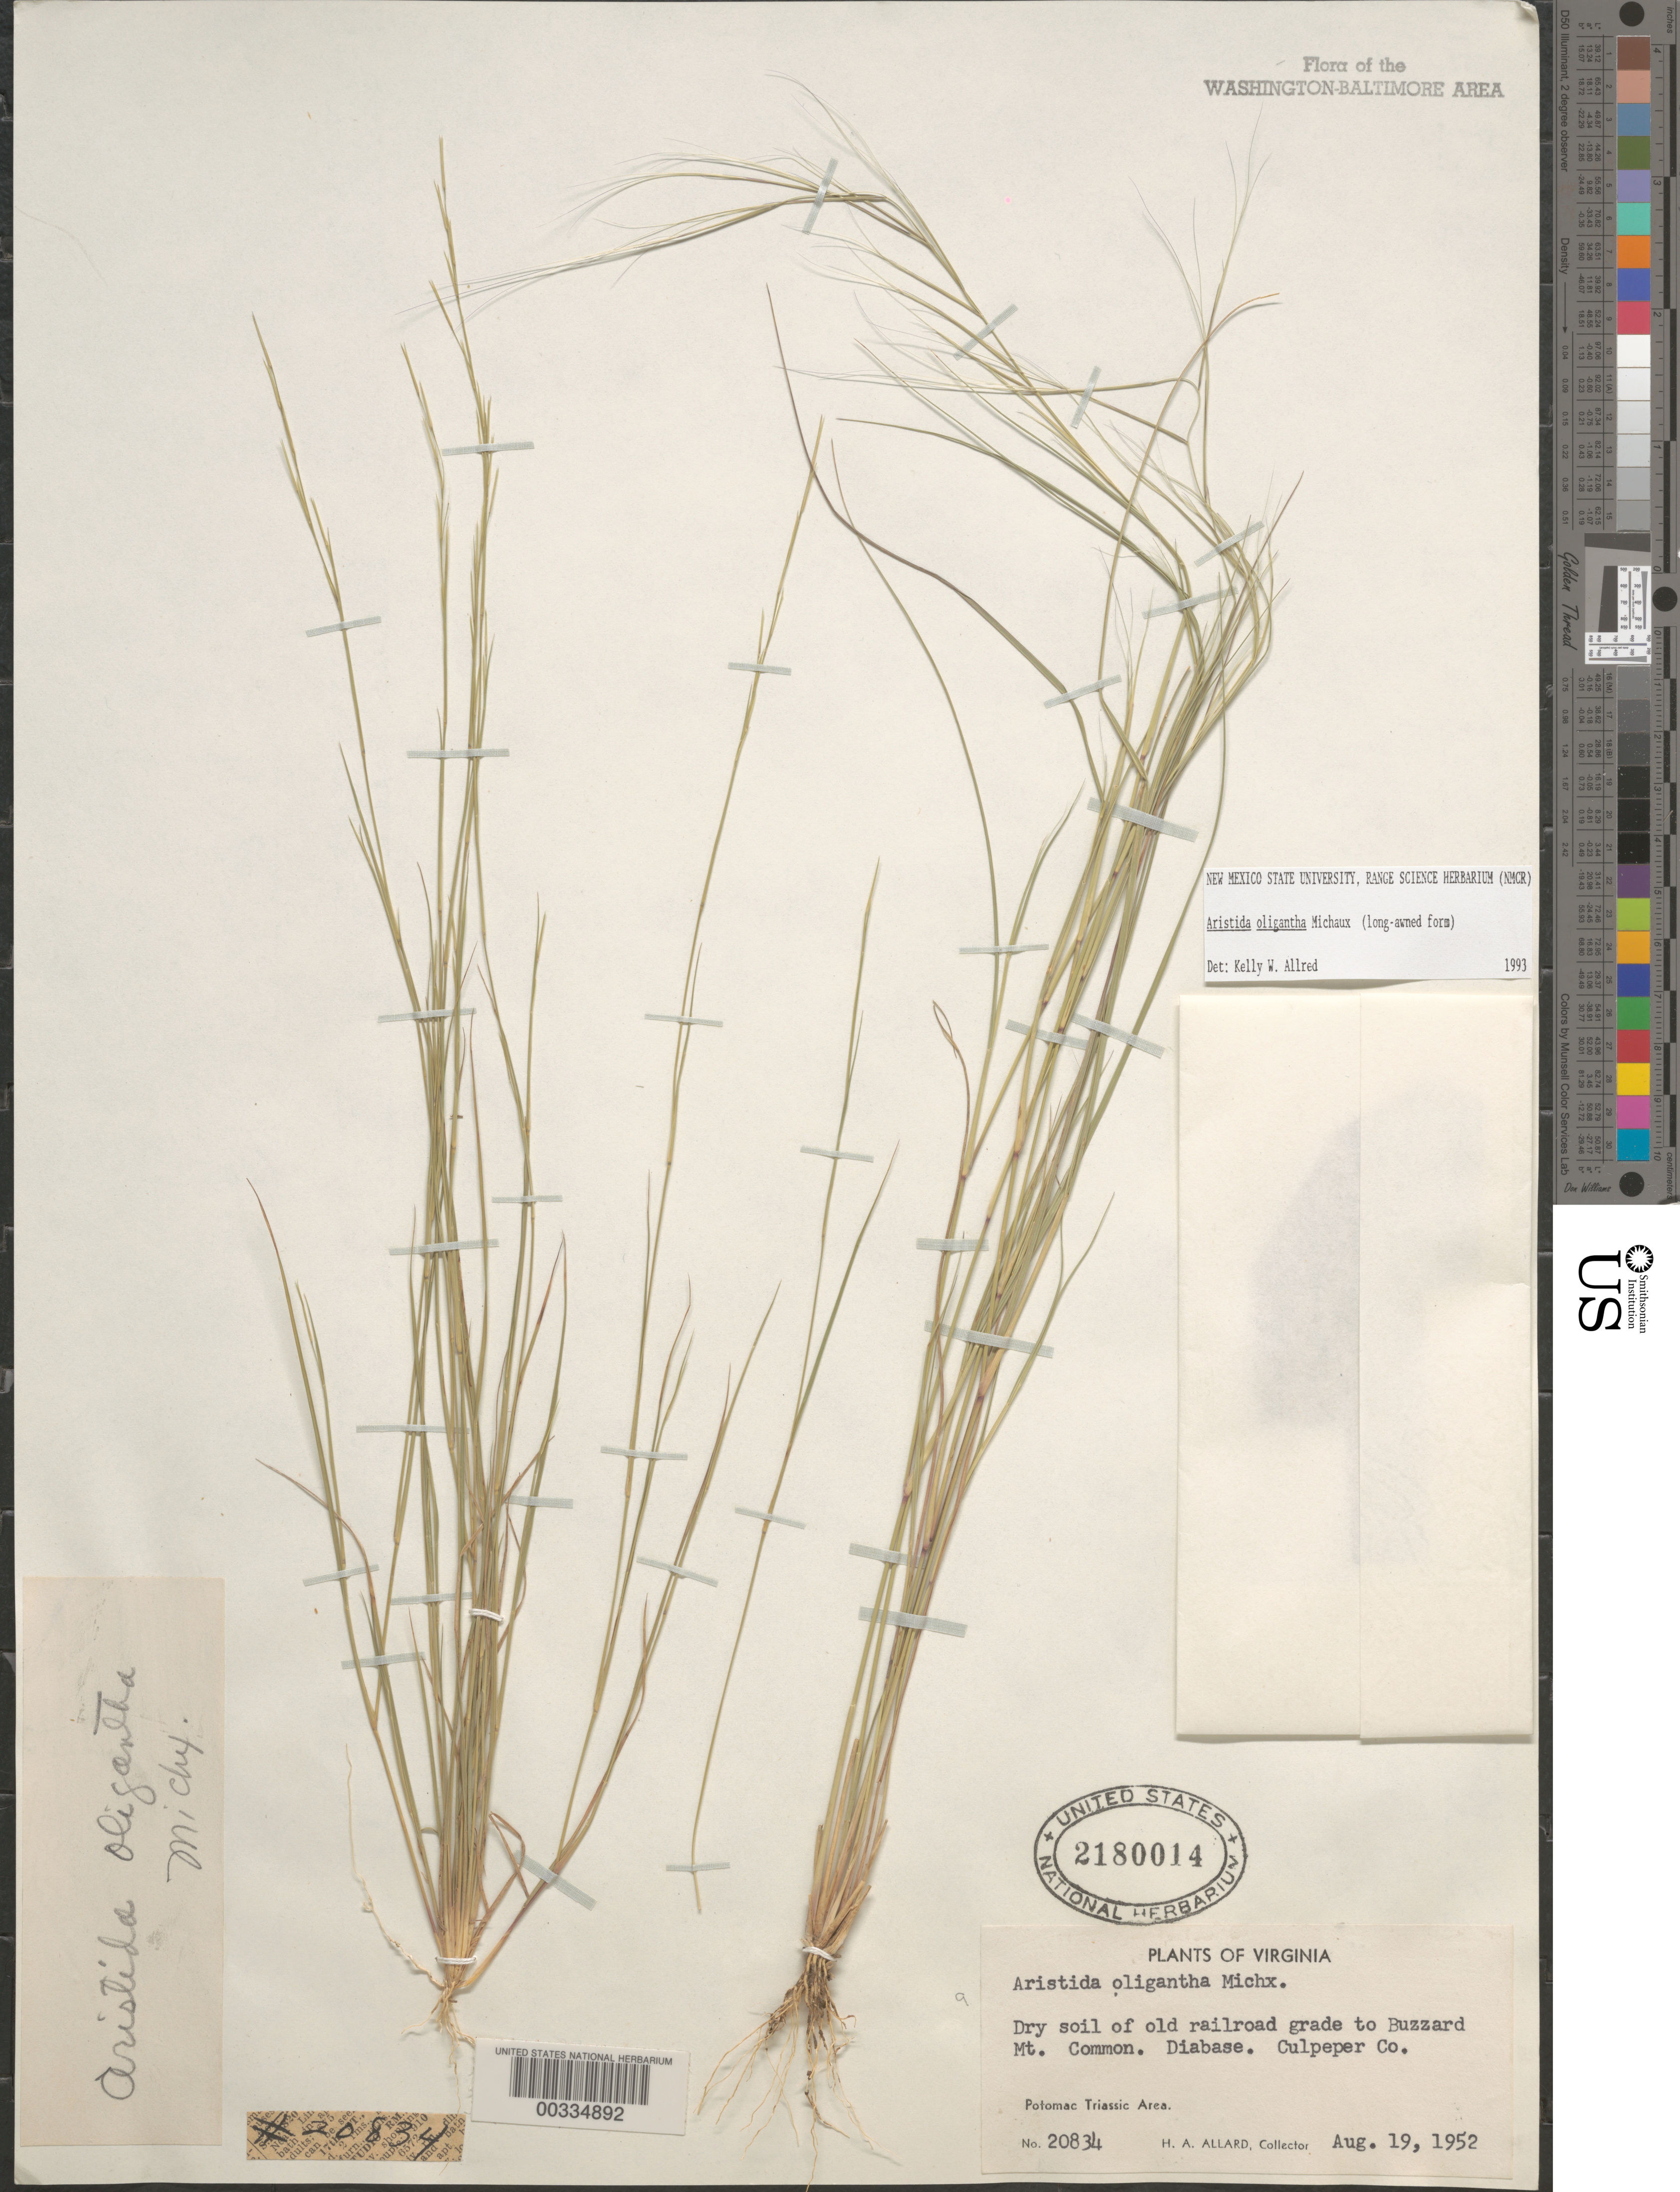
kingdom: Plantae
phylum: Tracheophyta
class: Liliopsida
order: Poales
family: Poaceae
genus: Aristida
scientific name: Aristida oligantha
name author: Michx.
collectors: H. A. Allard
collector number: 20834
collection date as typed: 19 Aug 1952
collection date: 1952-08-19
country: United States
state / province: Virginia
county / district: Culpeper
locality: Buzzard Mountain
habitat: Dry soil of old railroad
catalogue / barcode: US 2180014